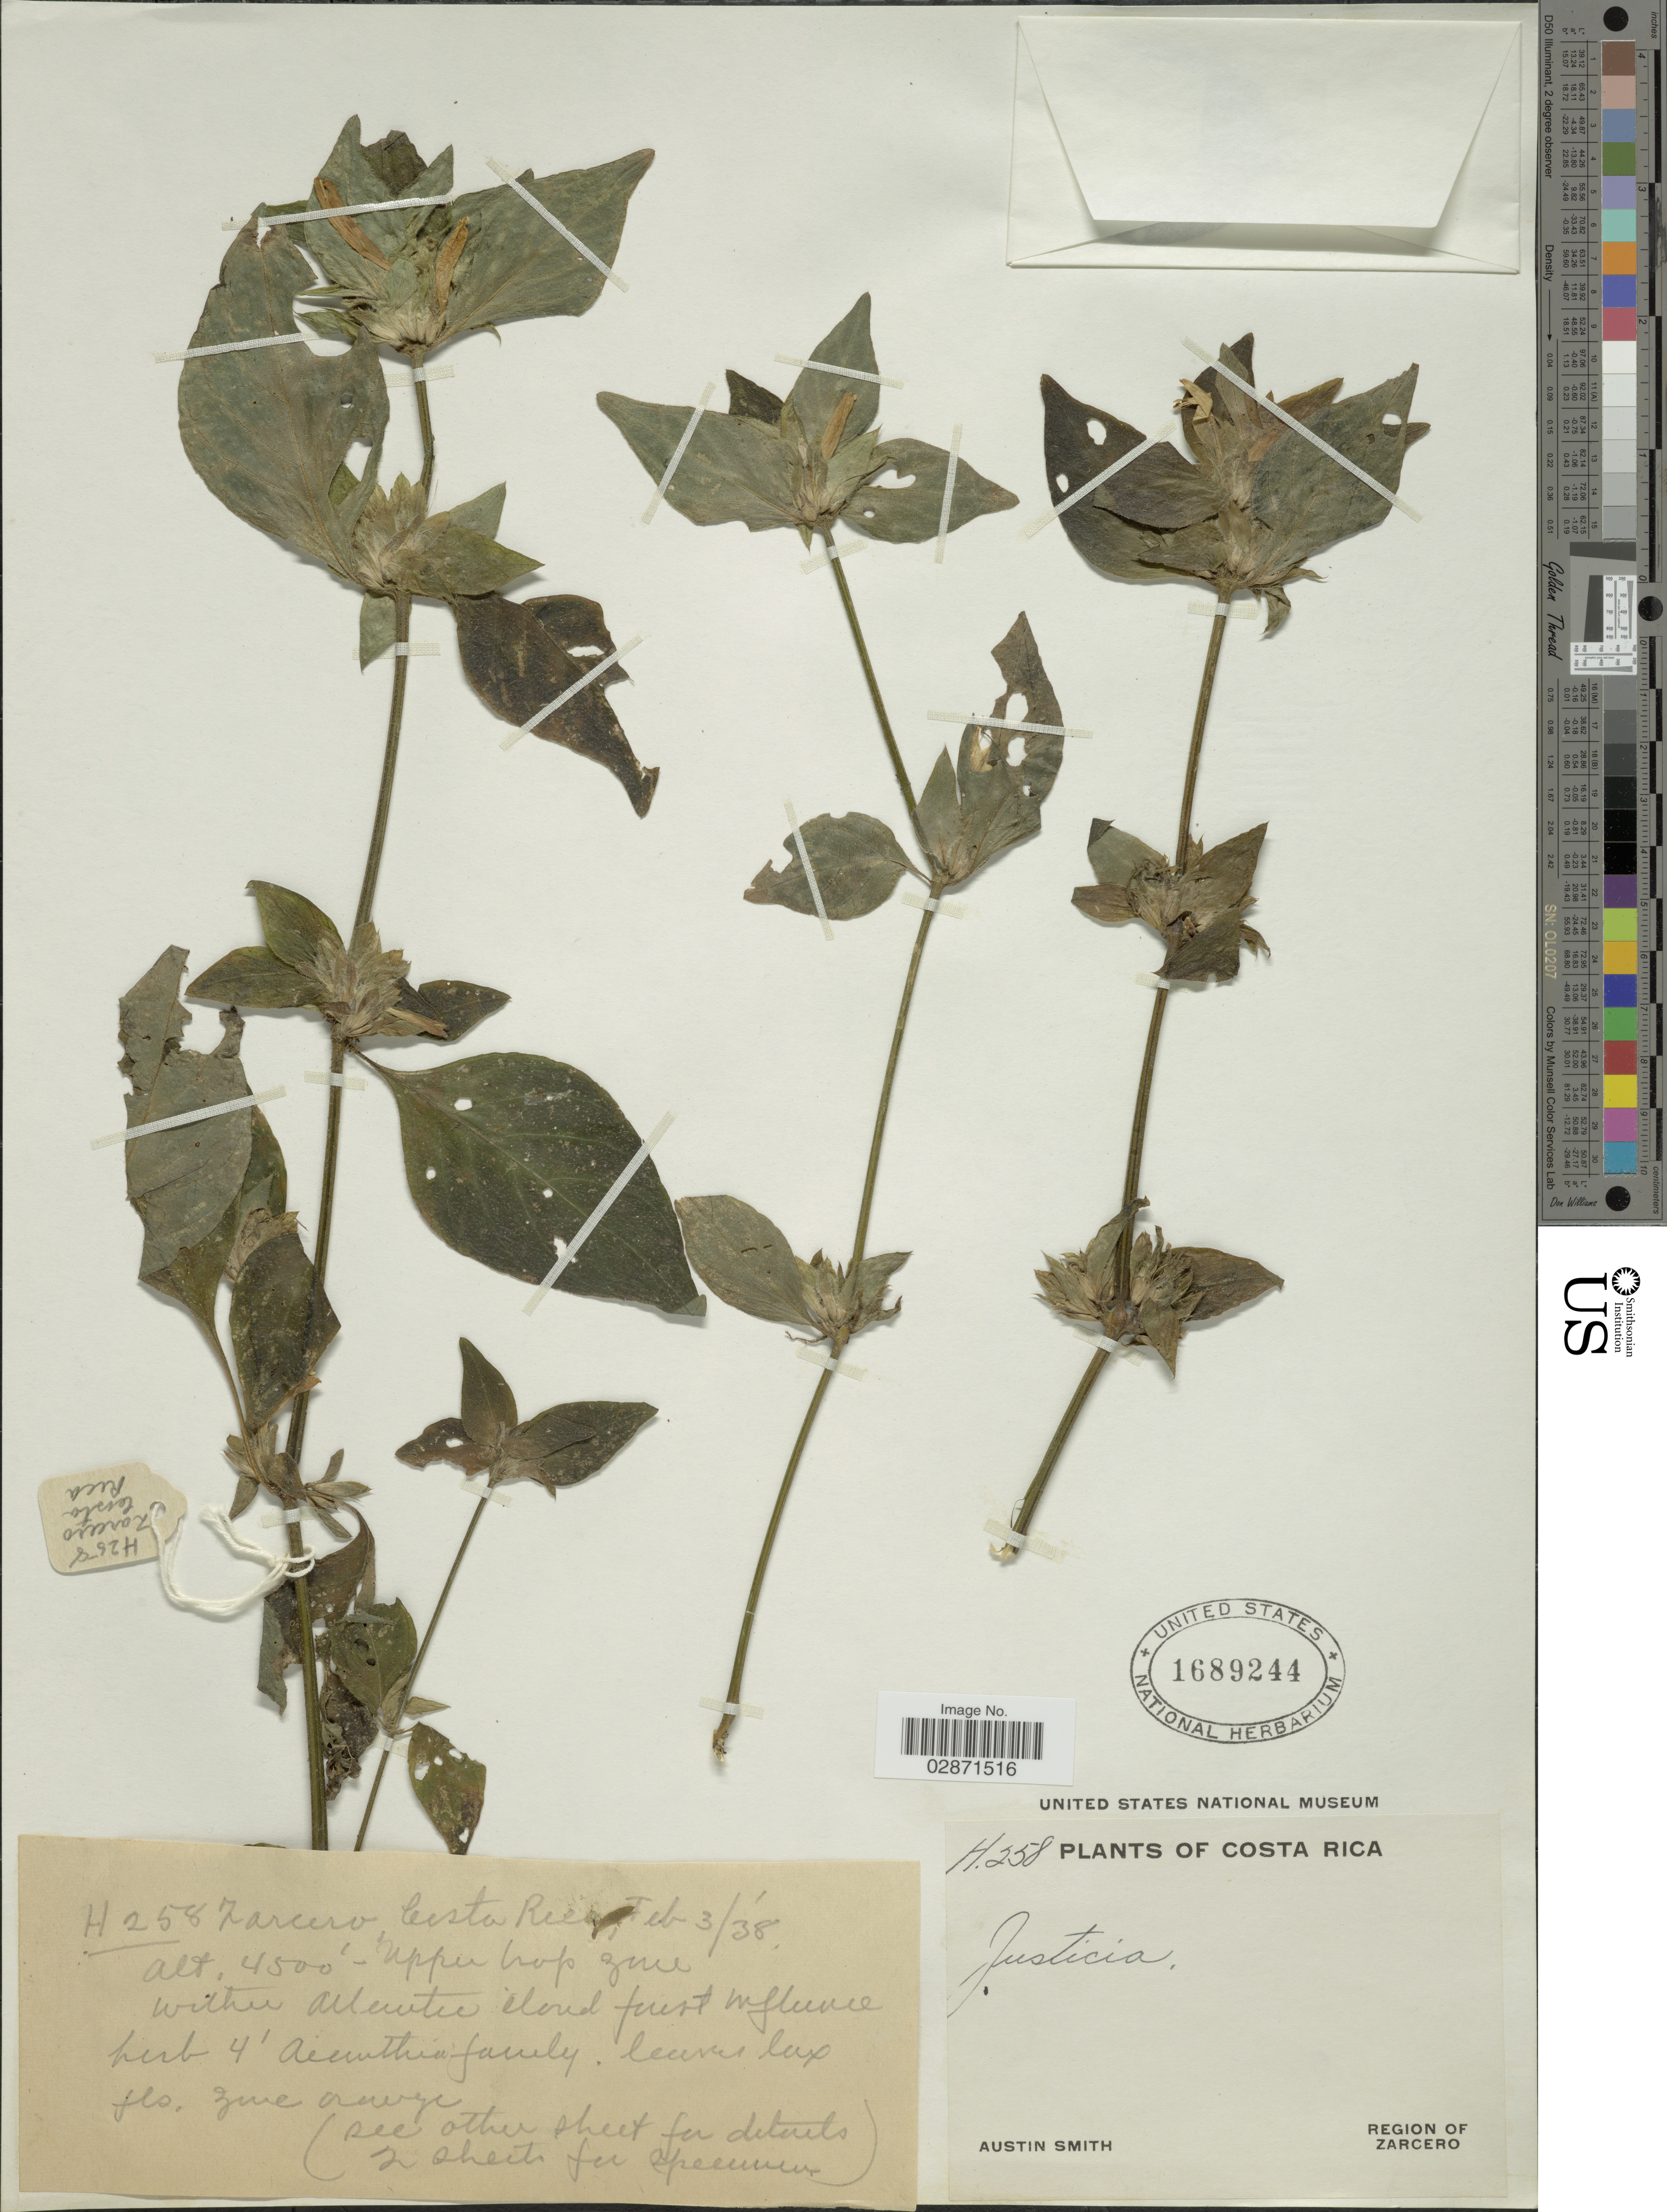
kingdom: Plantae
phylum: Tracheophyta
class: Magnoliopsida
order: Lamiales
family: Acanthaceae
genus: Dicliptera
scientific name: Dicliptera pallida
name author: Leonard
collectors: Aust P. Smith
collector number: H258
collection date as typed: Transcribed d/m/y: 3/2/38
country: Costa Rica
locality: Zarcero.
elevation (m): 1372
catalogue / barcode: US 1689244